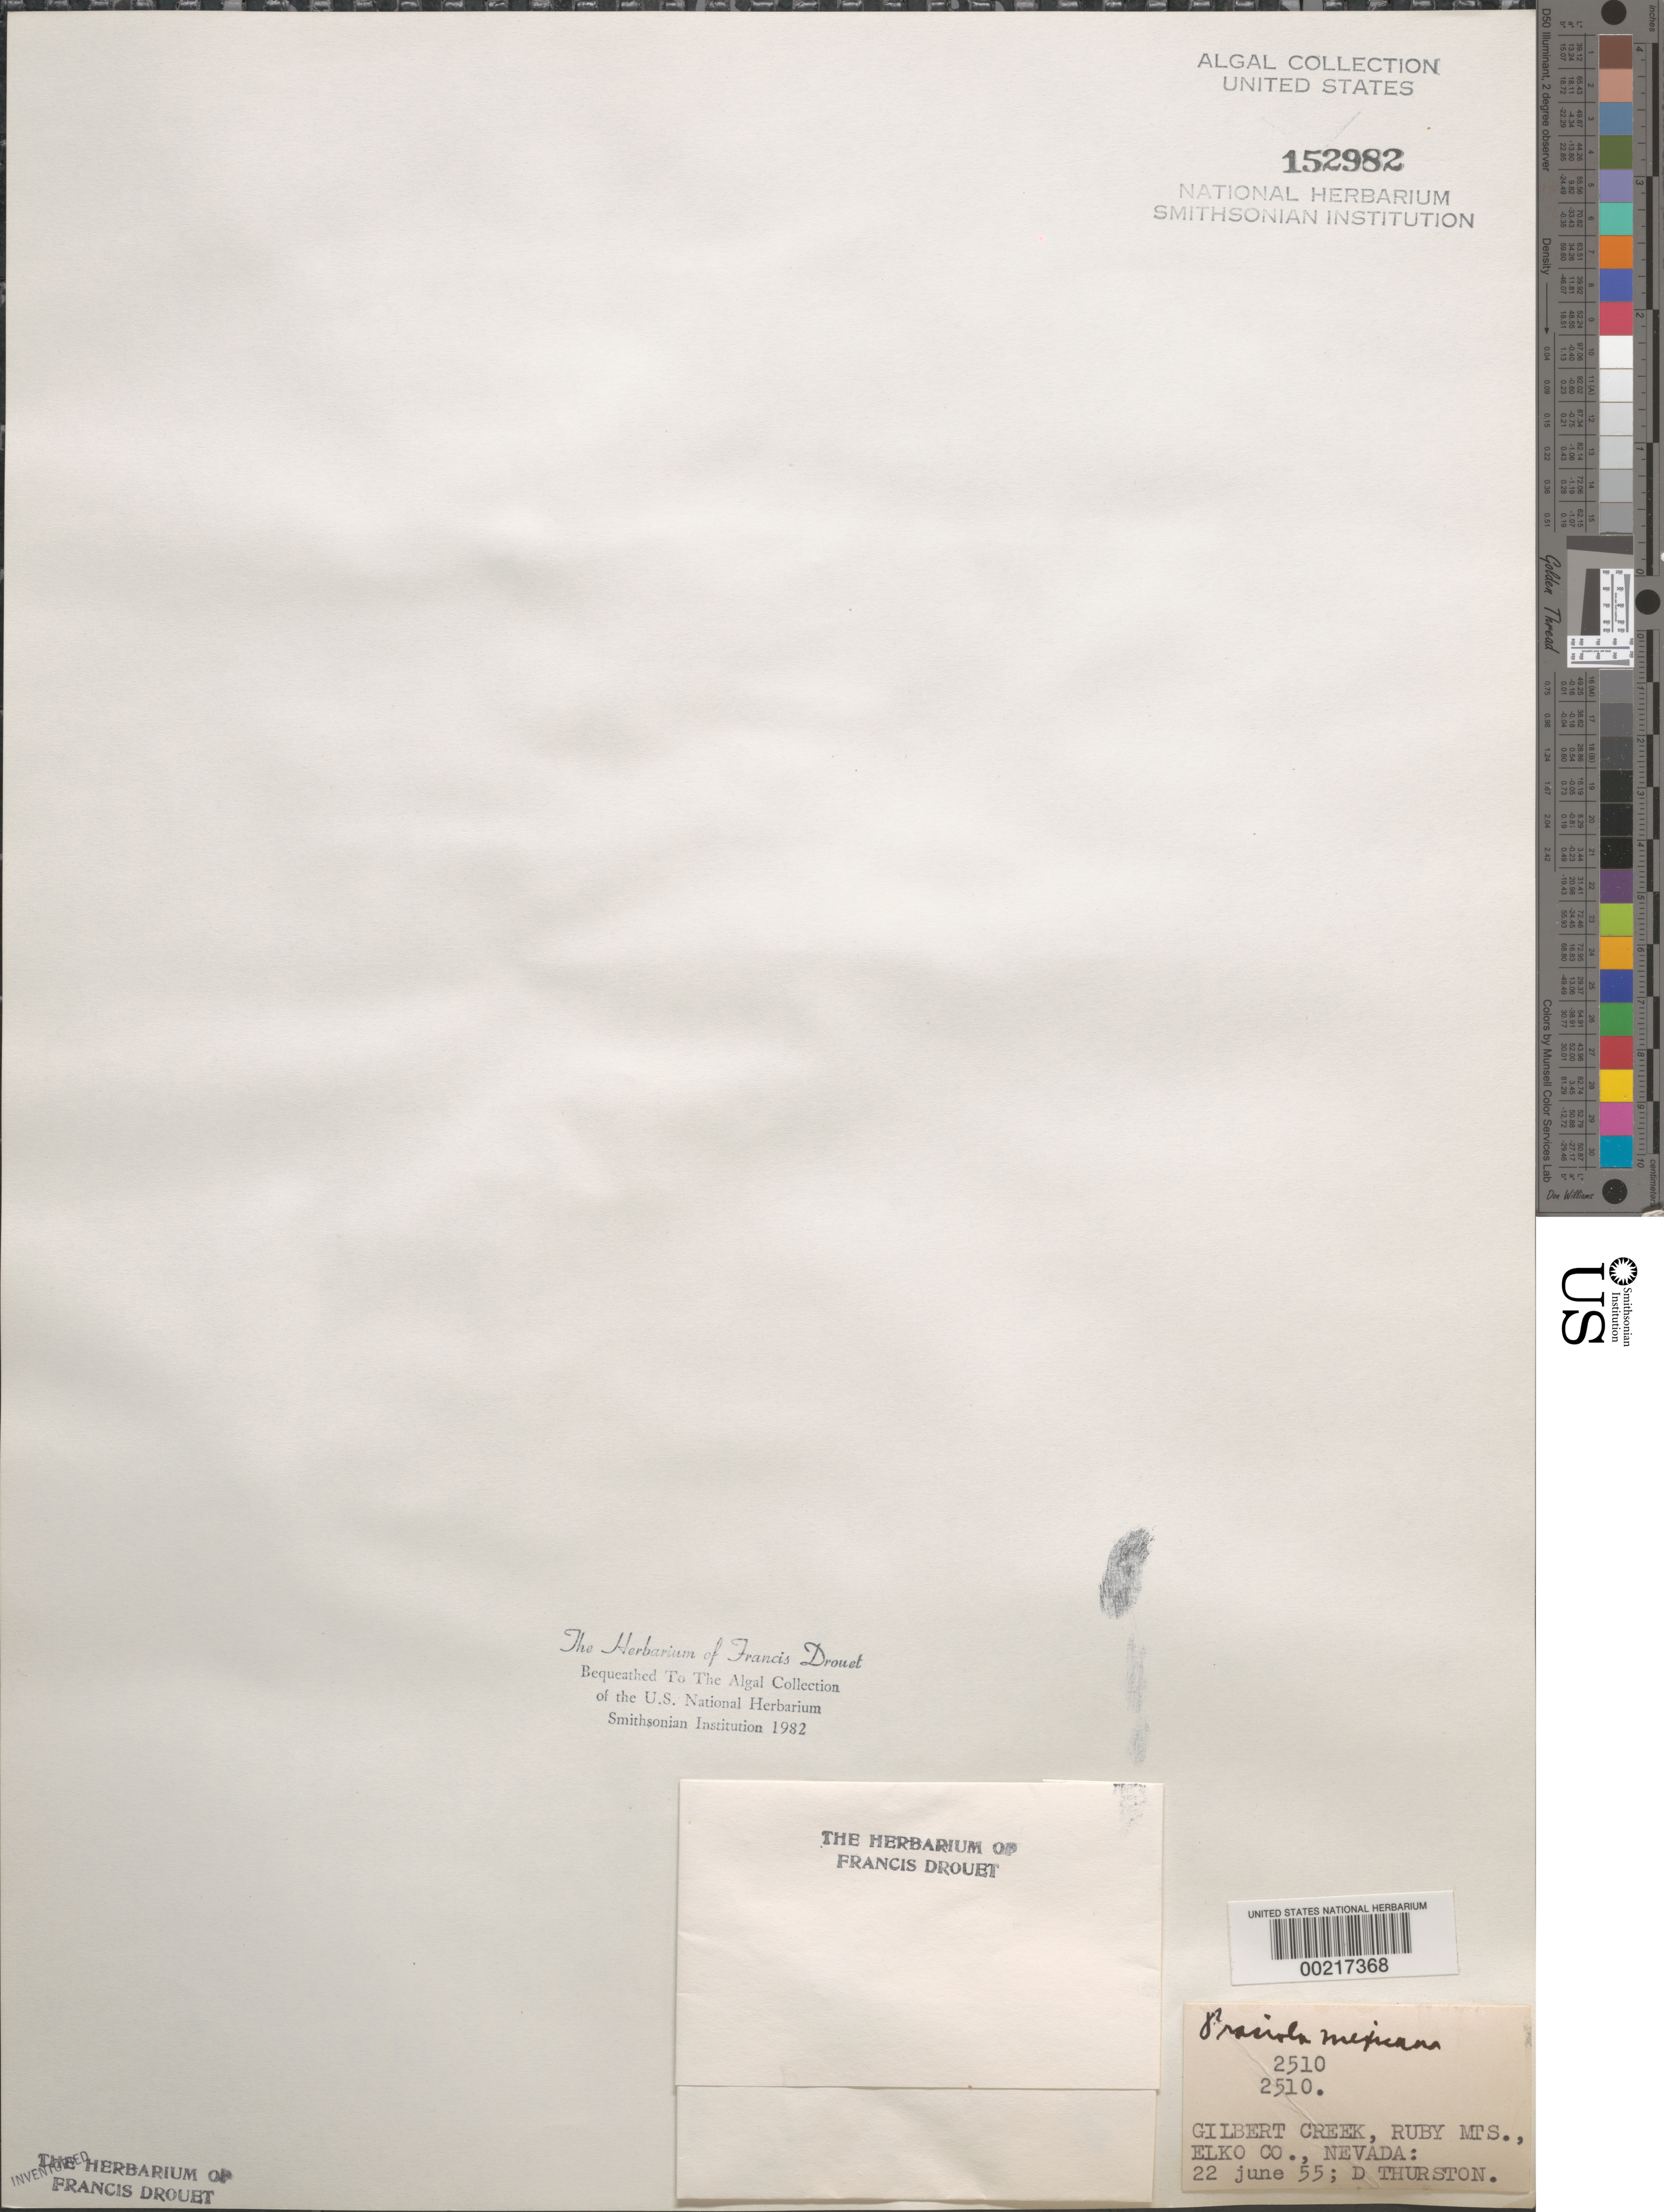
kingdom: Plantae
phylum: Chlorophyta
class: Trebouxiophyceae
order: Prasiolales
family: Prasiolaceae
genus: Prasiola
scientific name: Prasiola mexicana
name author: J. Agardh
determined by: Drouet, F. E.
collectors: D. Thurston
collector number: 2510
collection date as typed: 22 Jun 1955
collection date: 1955-06-22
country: United States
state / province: Nevada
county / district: Elko County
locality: Gilbert Creek, Ruby Mountains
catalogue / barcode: US 152982